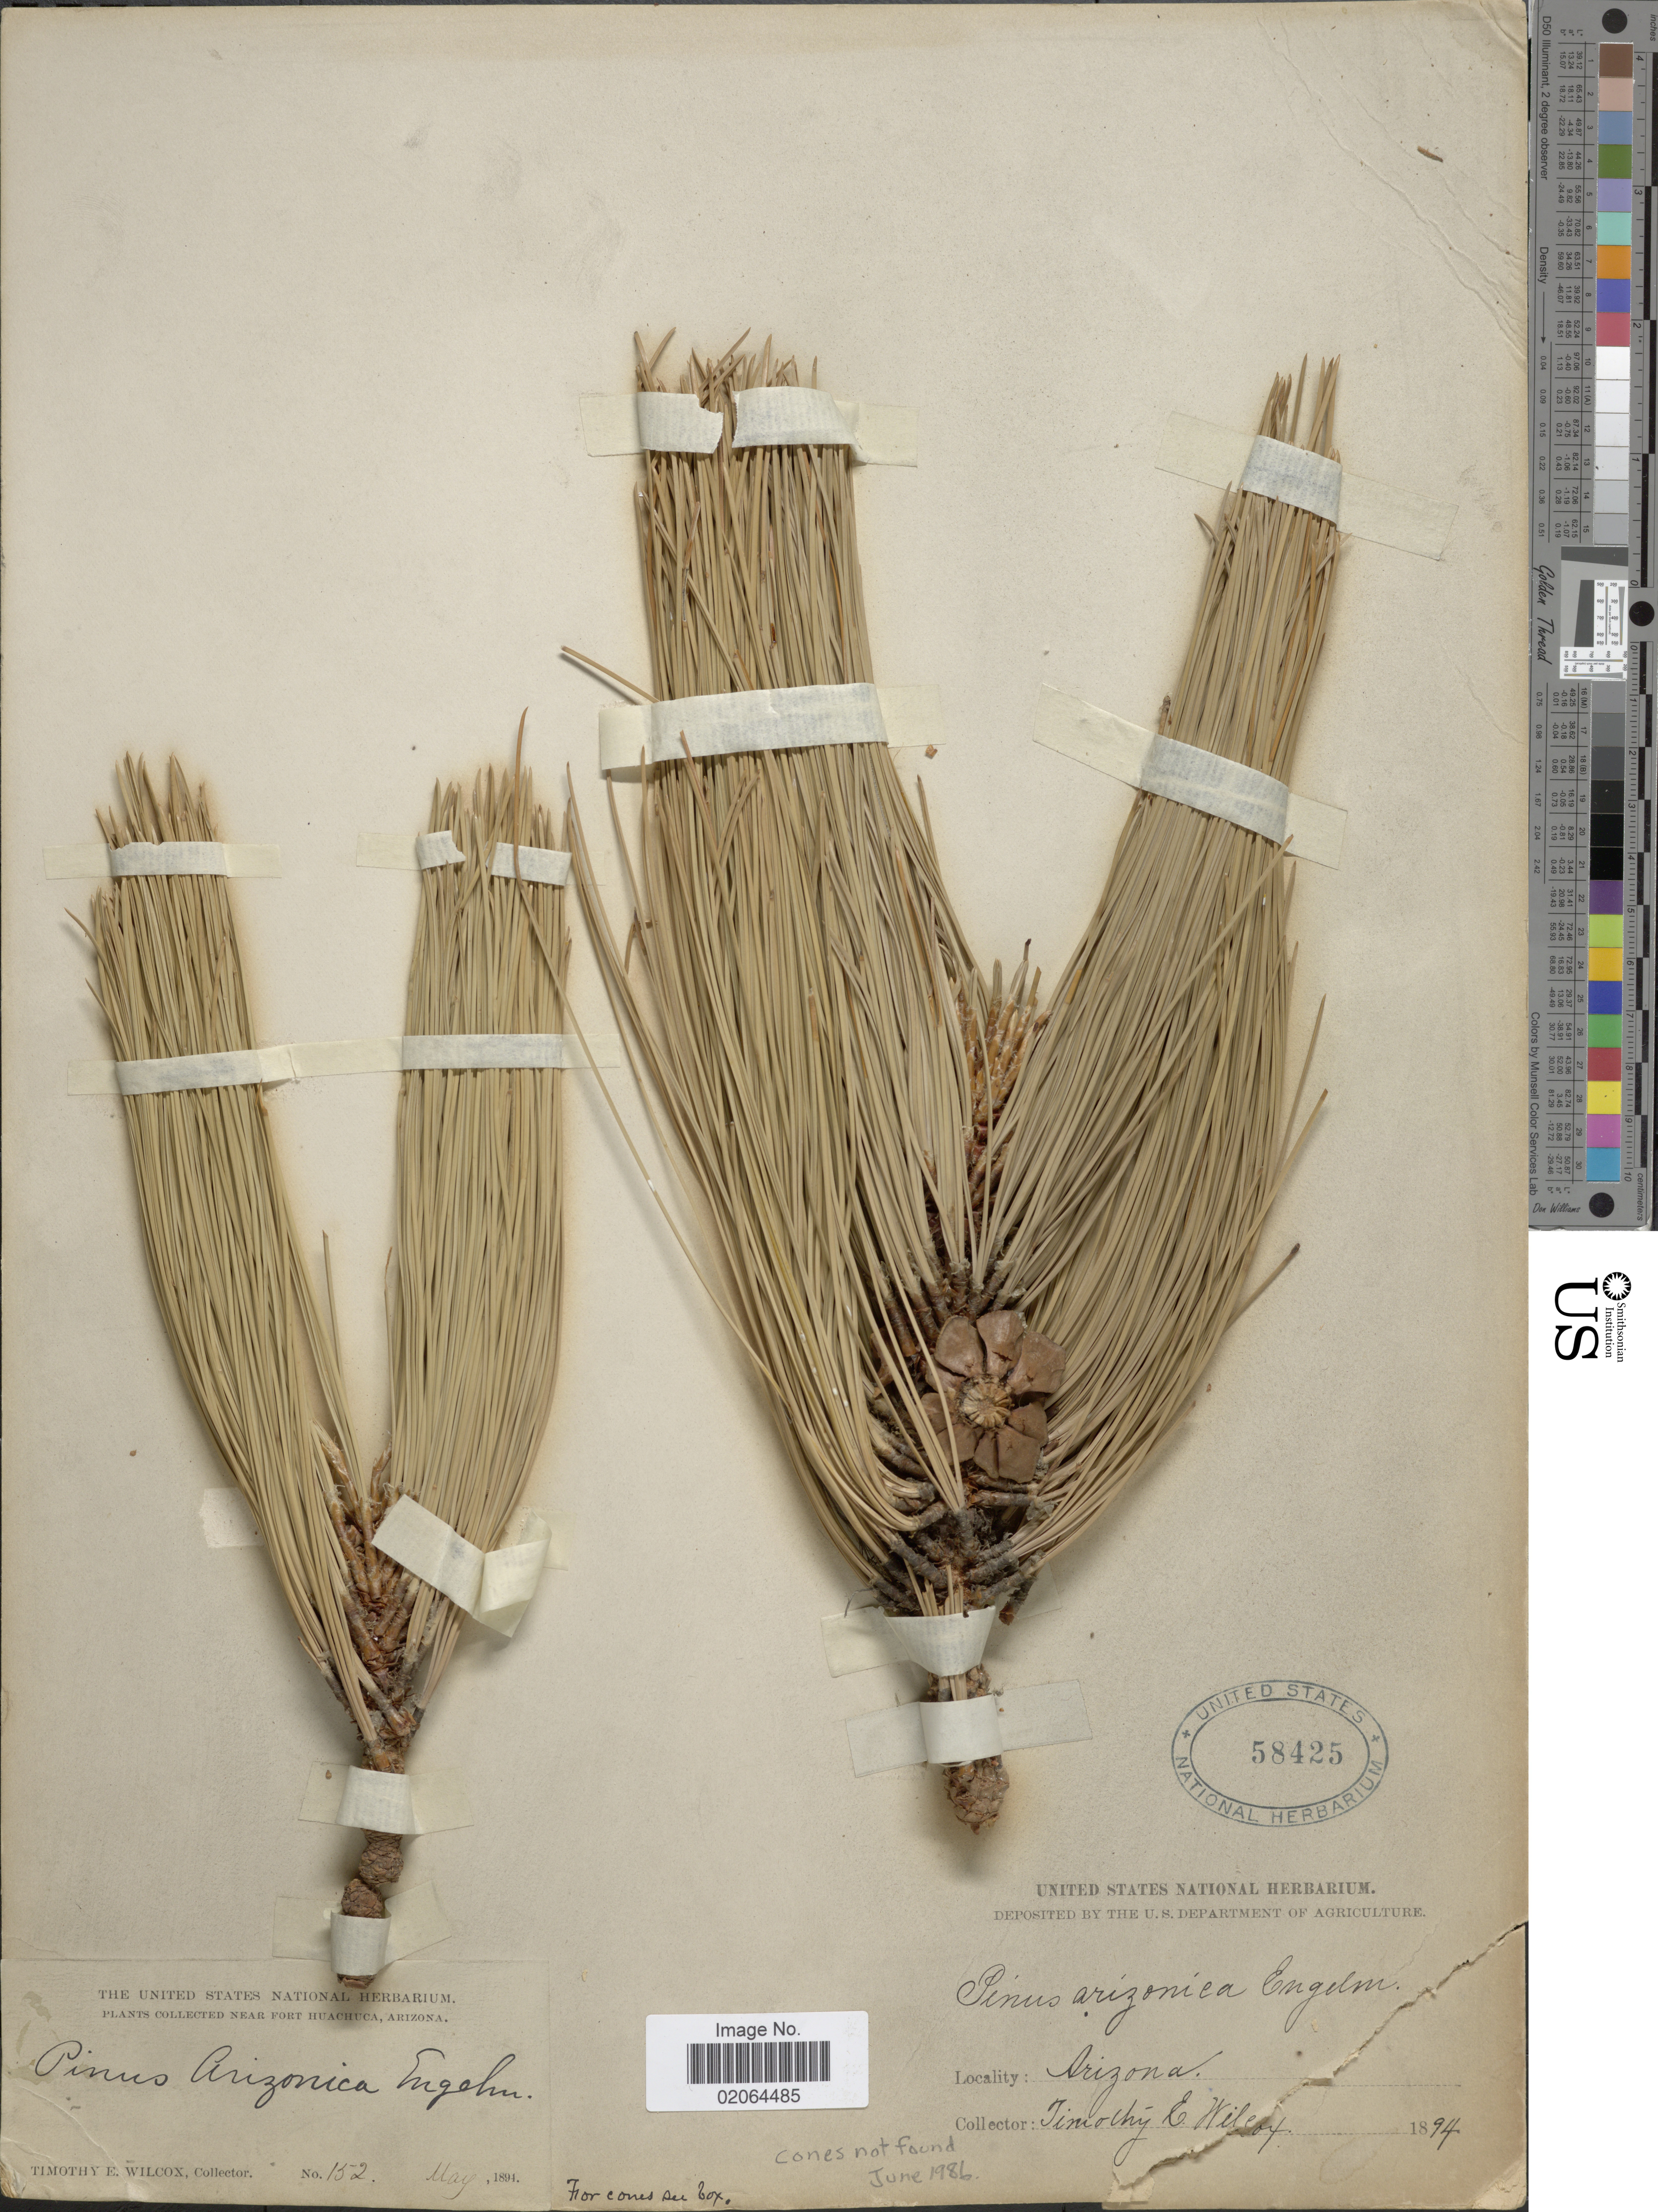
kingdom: Plantae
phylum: Tracheophyta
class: Pinopsida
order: Pinales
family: Pinaceae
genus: Pinus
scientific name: Pinus ponderosa var. arizonica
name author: (Engelm.) Shaw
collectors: T. E. Wilcox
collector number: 152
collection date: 1894-05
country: United States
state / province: Arizona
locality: Near Fort Huachuca.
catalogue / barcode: US 58425